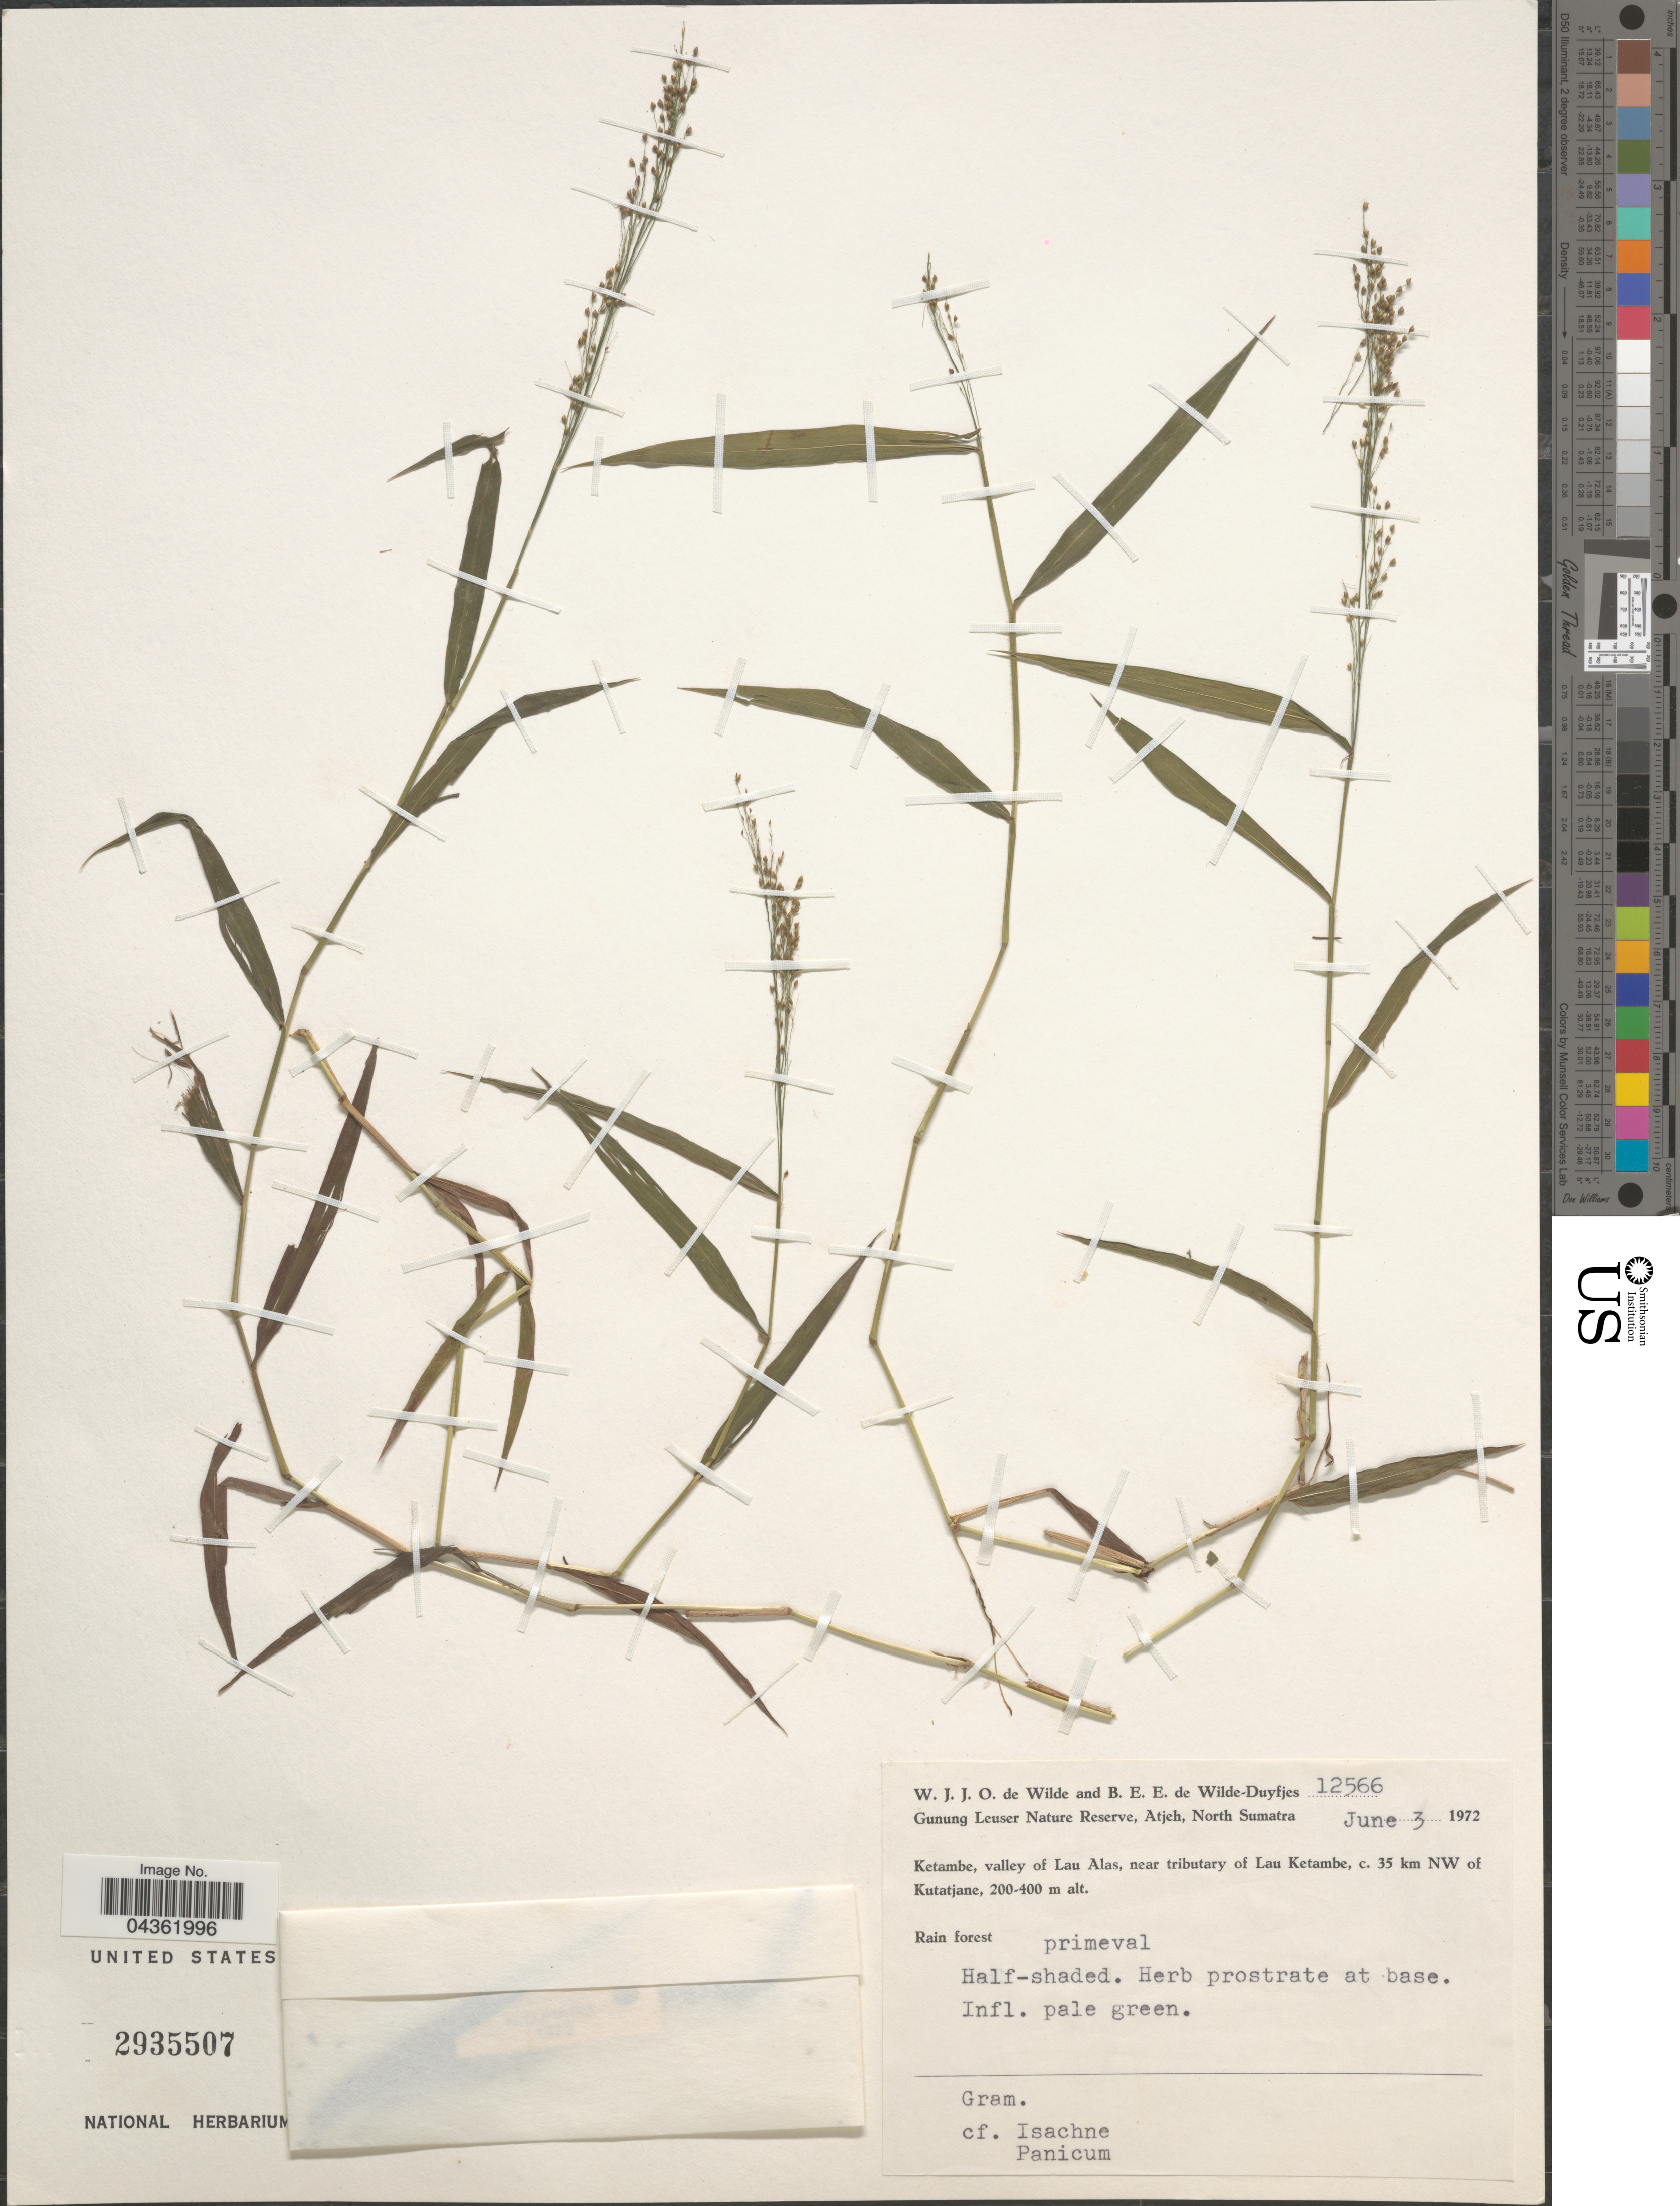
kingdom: Plantae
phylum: Tracheophyta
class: Liliopsida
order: Poales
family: Poaceae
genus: Isachne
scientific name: Isachne sp.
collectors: W. J. de Wilde & B. E. de Wilde-Duyfjes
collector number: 12566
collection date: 1972-06-03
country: Indonesia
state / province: Sumatra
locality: Gunung Leuser Nature Reserve, Atjeh, North Sumatra. Ketambe, valley of Lau Alas, near tributary of Lau Ketambe, c. 35 km NW of Kutatjane.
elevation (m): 200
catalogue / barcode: US 2935507